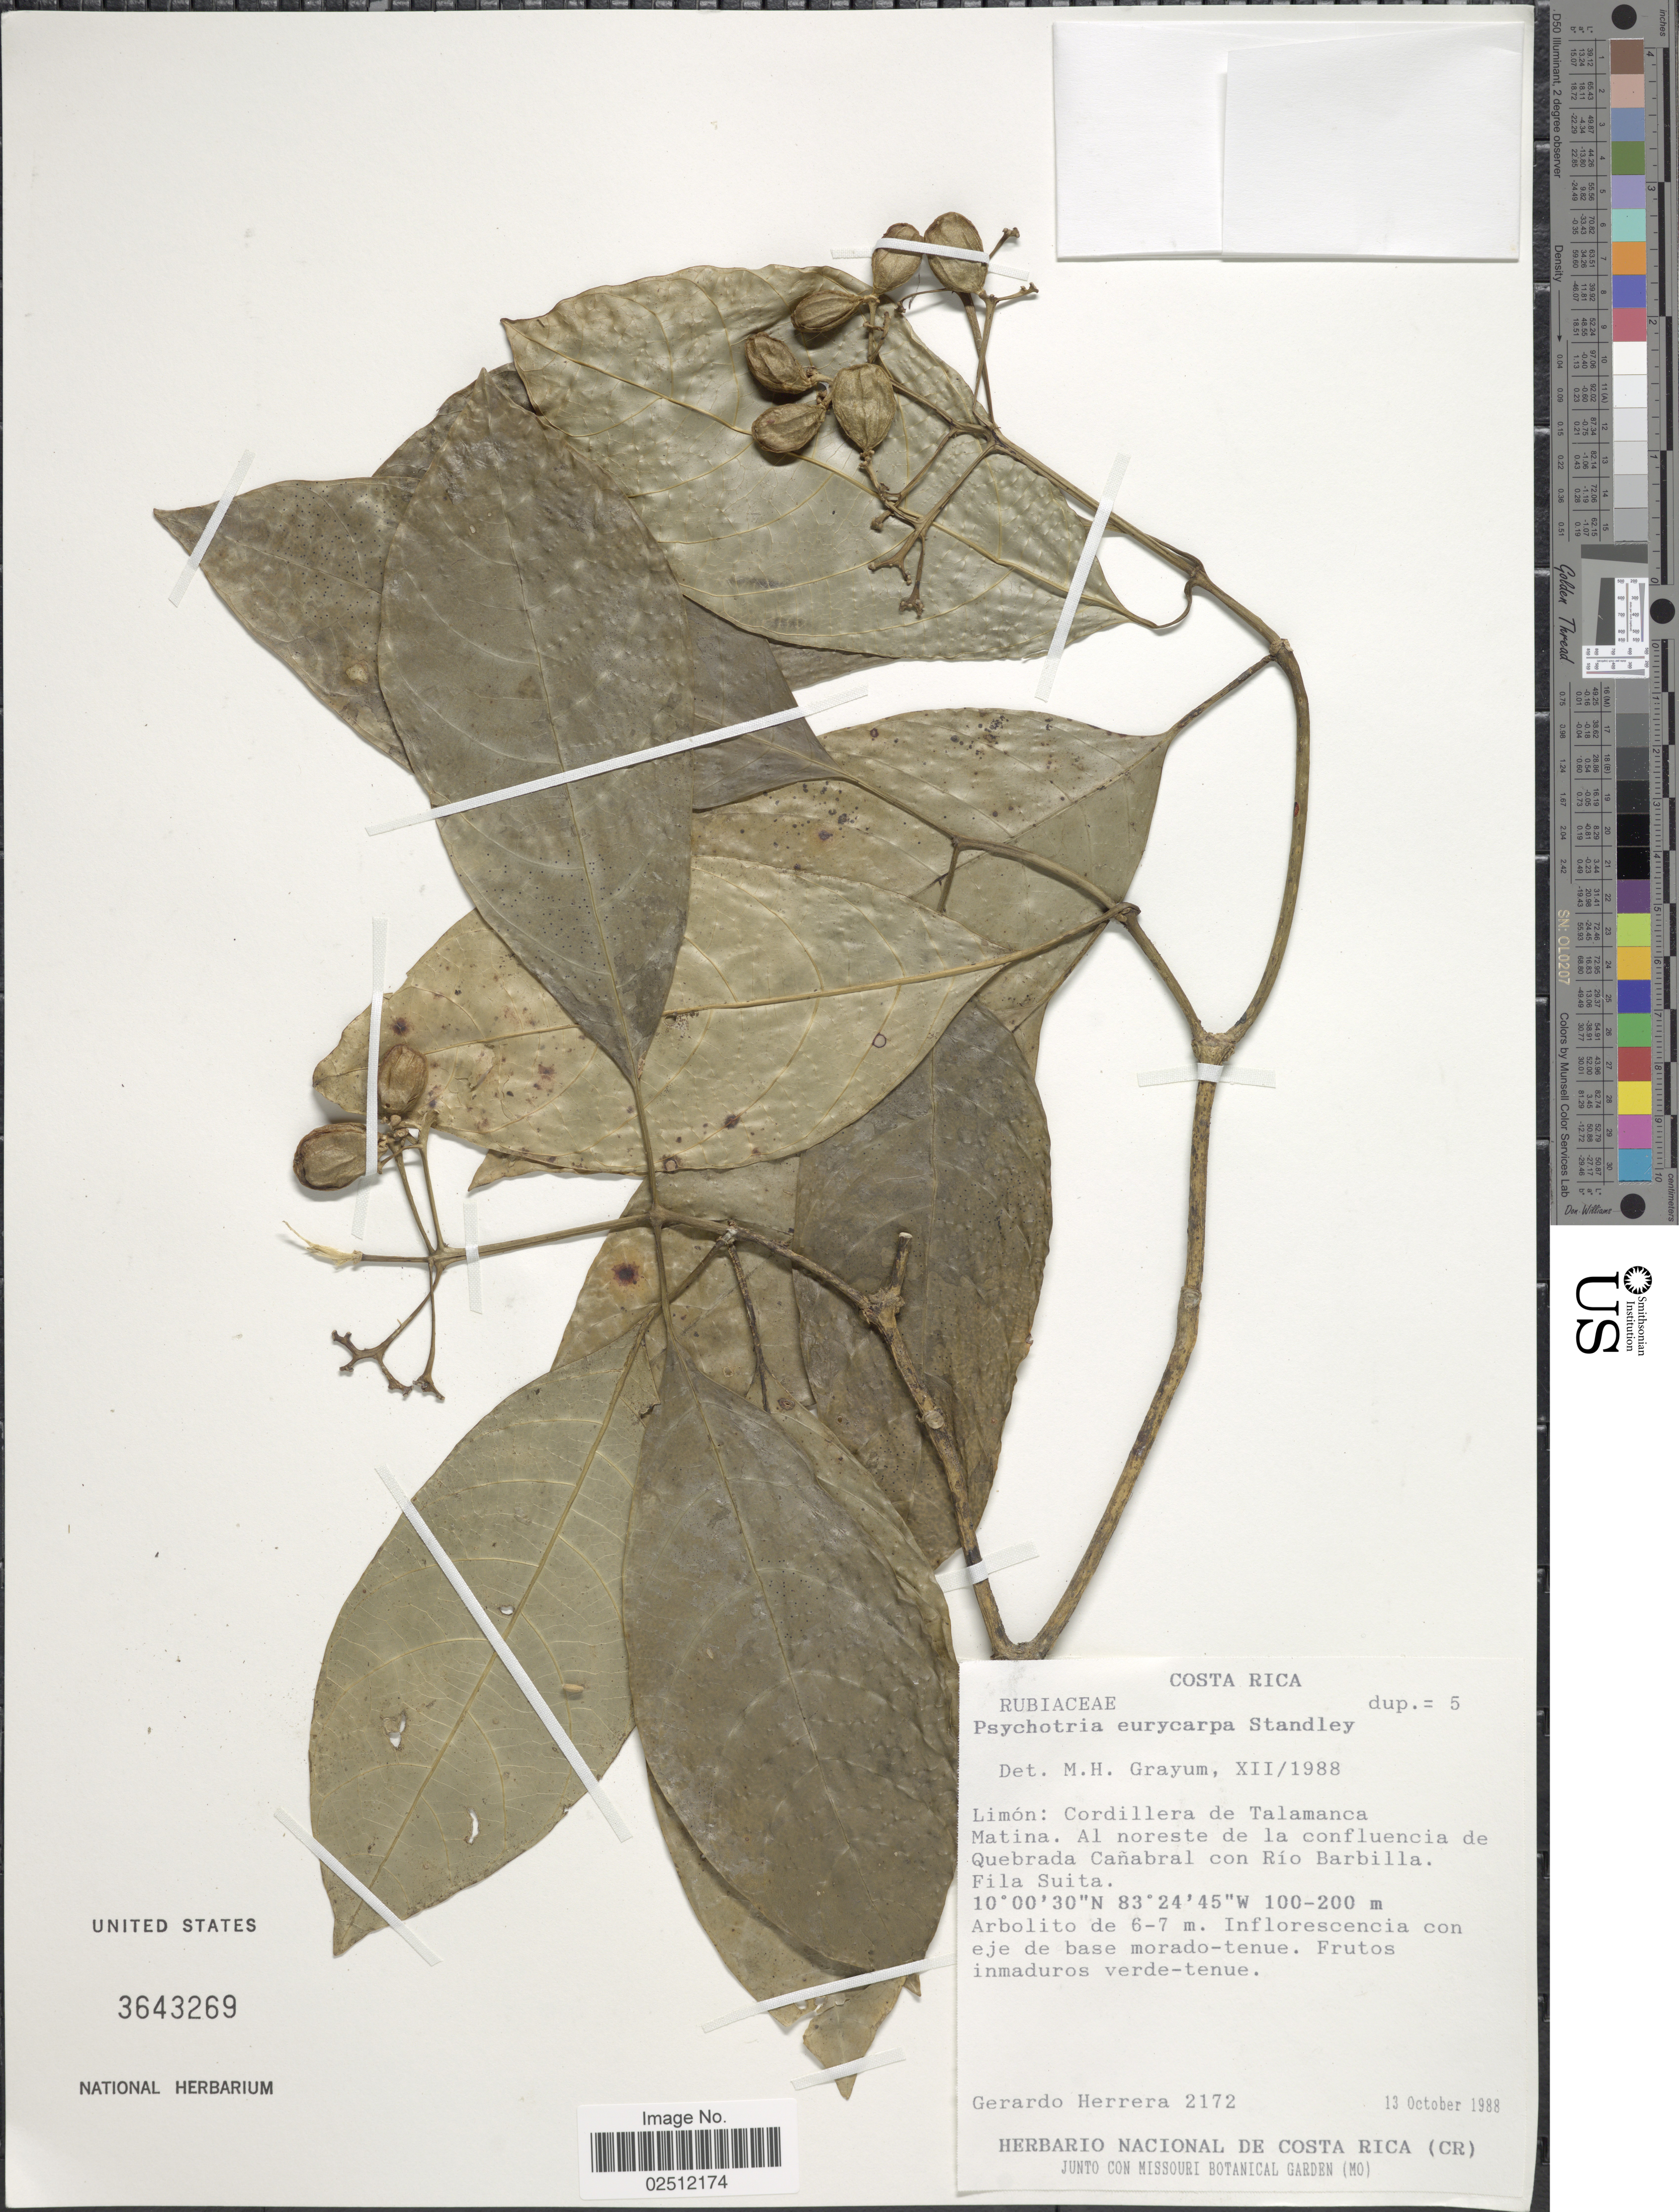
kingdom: Plantae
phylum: Tracheophyta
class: Magnoliopsida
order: Gentianales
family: Rubiaceae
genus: Psychotria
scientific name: Psychotria eurycarpa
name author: Standl.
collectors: G. Herrera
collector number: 2172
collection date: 1988-10-13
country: Costa Rica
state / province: Limón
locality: Cordillera de Talamanca Matina. Al noroeste de la confluencia de Quebrada Cañabral con Río Barbilla. Fila Suita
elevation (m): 100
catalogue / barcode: US 3643269